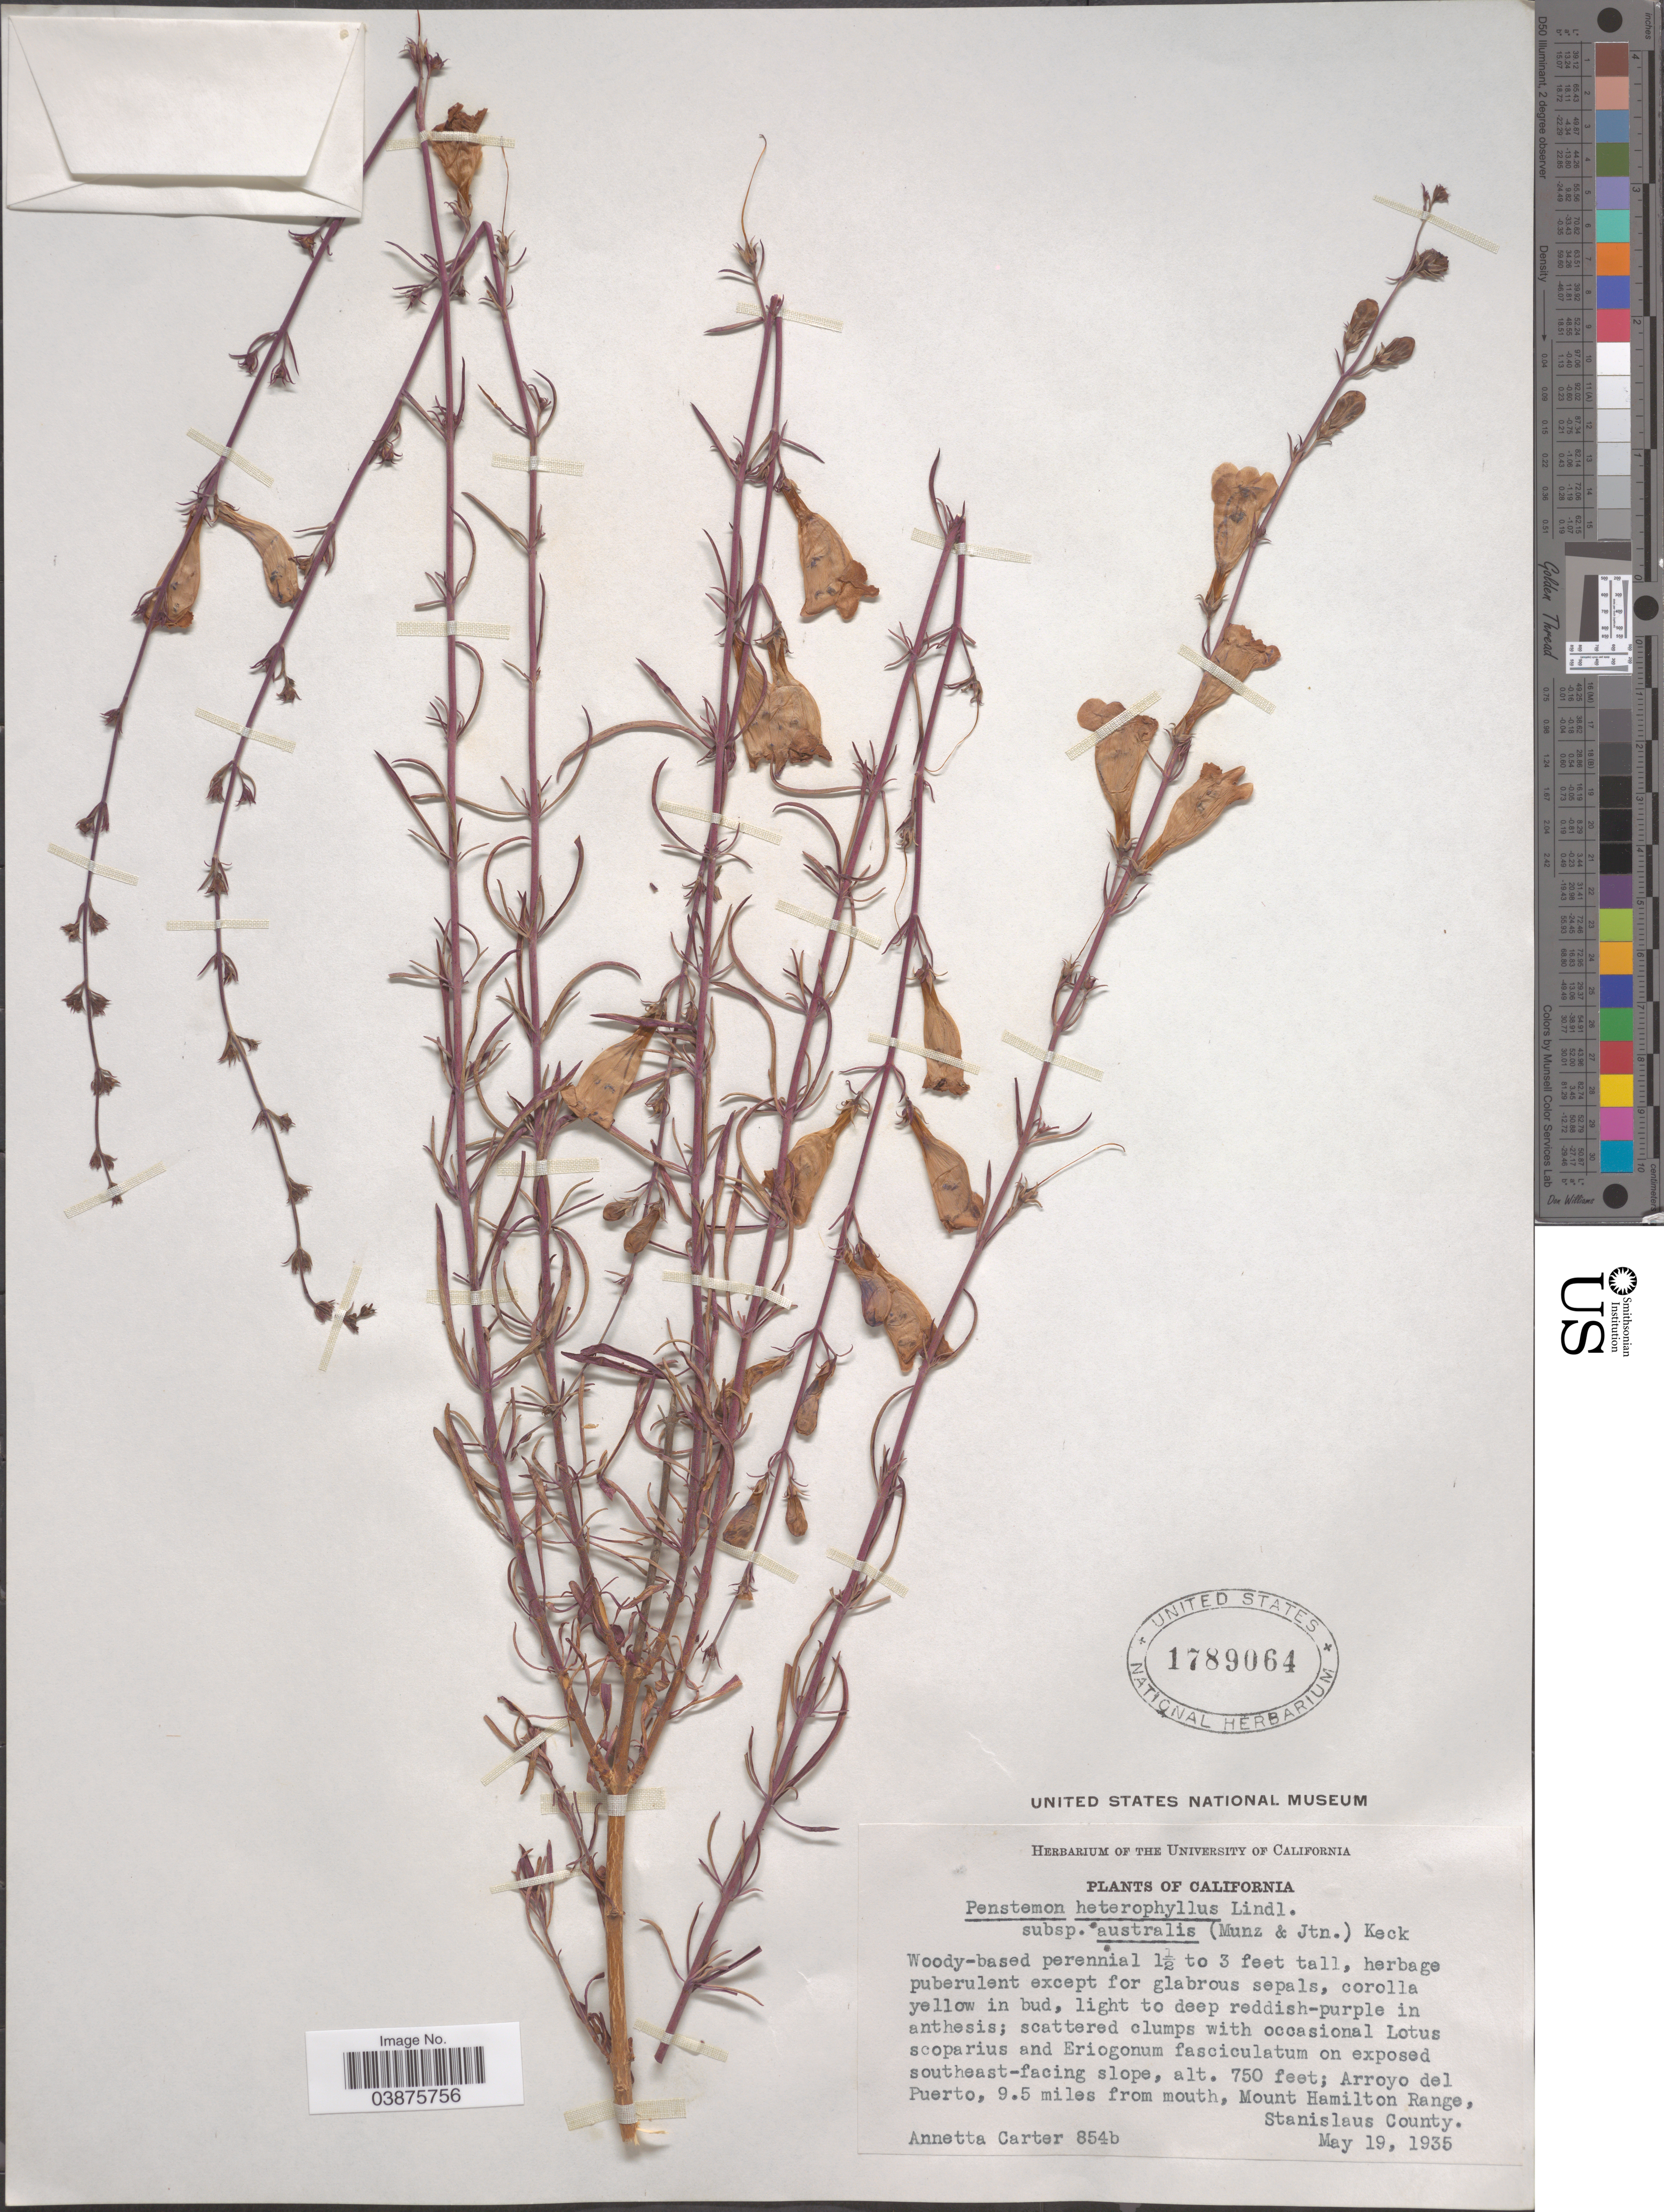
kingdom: Plantae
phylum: Tracheophyta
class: Magnoliopsida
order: Lamiales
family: Plantaginaceae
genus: Penstemon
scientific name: Penstemon heterophyllus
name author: Lindl.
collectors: A. Carter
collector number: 854b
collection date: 1935-05-19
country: United States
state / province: California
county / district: Stanislaus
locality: On exposed southeast-facing slope. Arroyo del Puerto, 9.5 miles from mouth, Mount Hamilton Range, Stanislaus County.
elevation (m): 229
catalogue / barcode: US 1789064